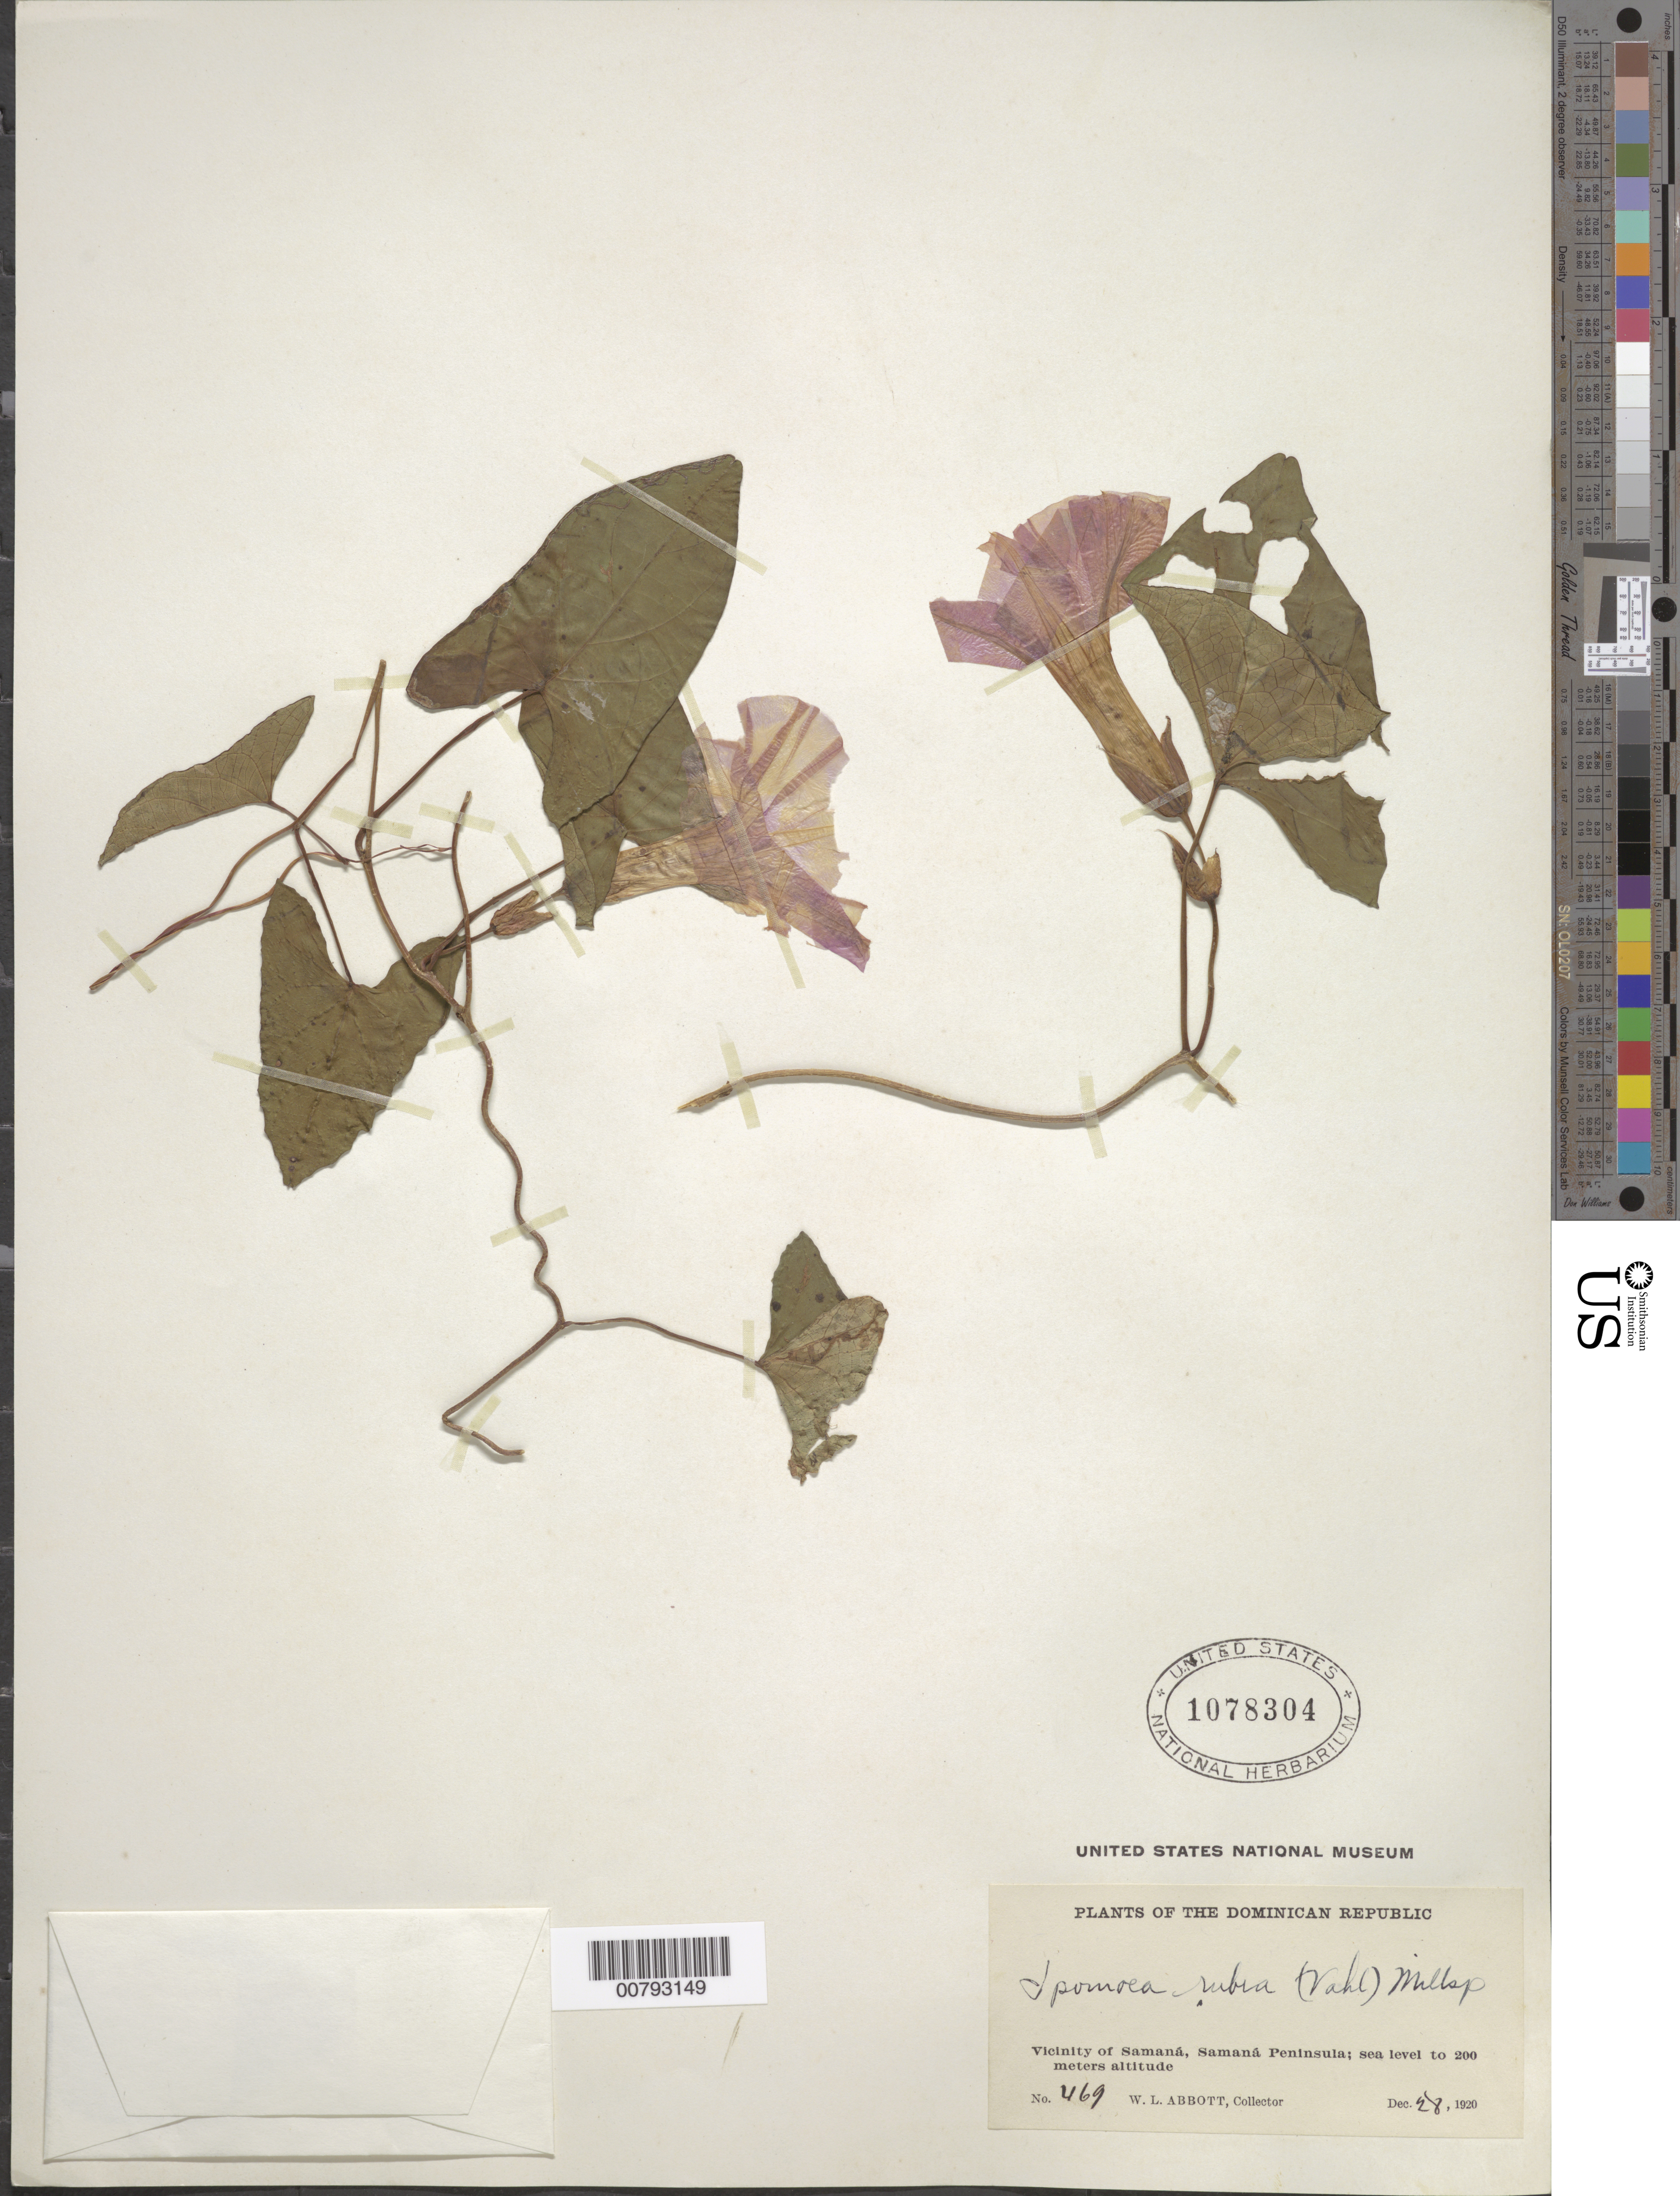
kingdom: Plantae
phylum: Tracheophyta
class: Magnoliopsida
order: Solanales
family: Convolvulaceae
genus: Ipomoea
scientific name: Ipomoea rubra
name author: (Vahl) Millsp.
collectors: W. L. Abbott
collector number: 469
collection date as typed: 28 Dec 1920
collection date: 1920-12-28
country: Dominican Republic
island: Hispaniola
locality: Samaná Peninsula, vicinity of Samaná.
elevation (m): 0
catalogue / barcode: US 1078304